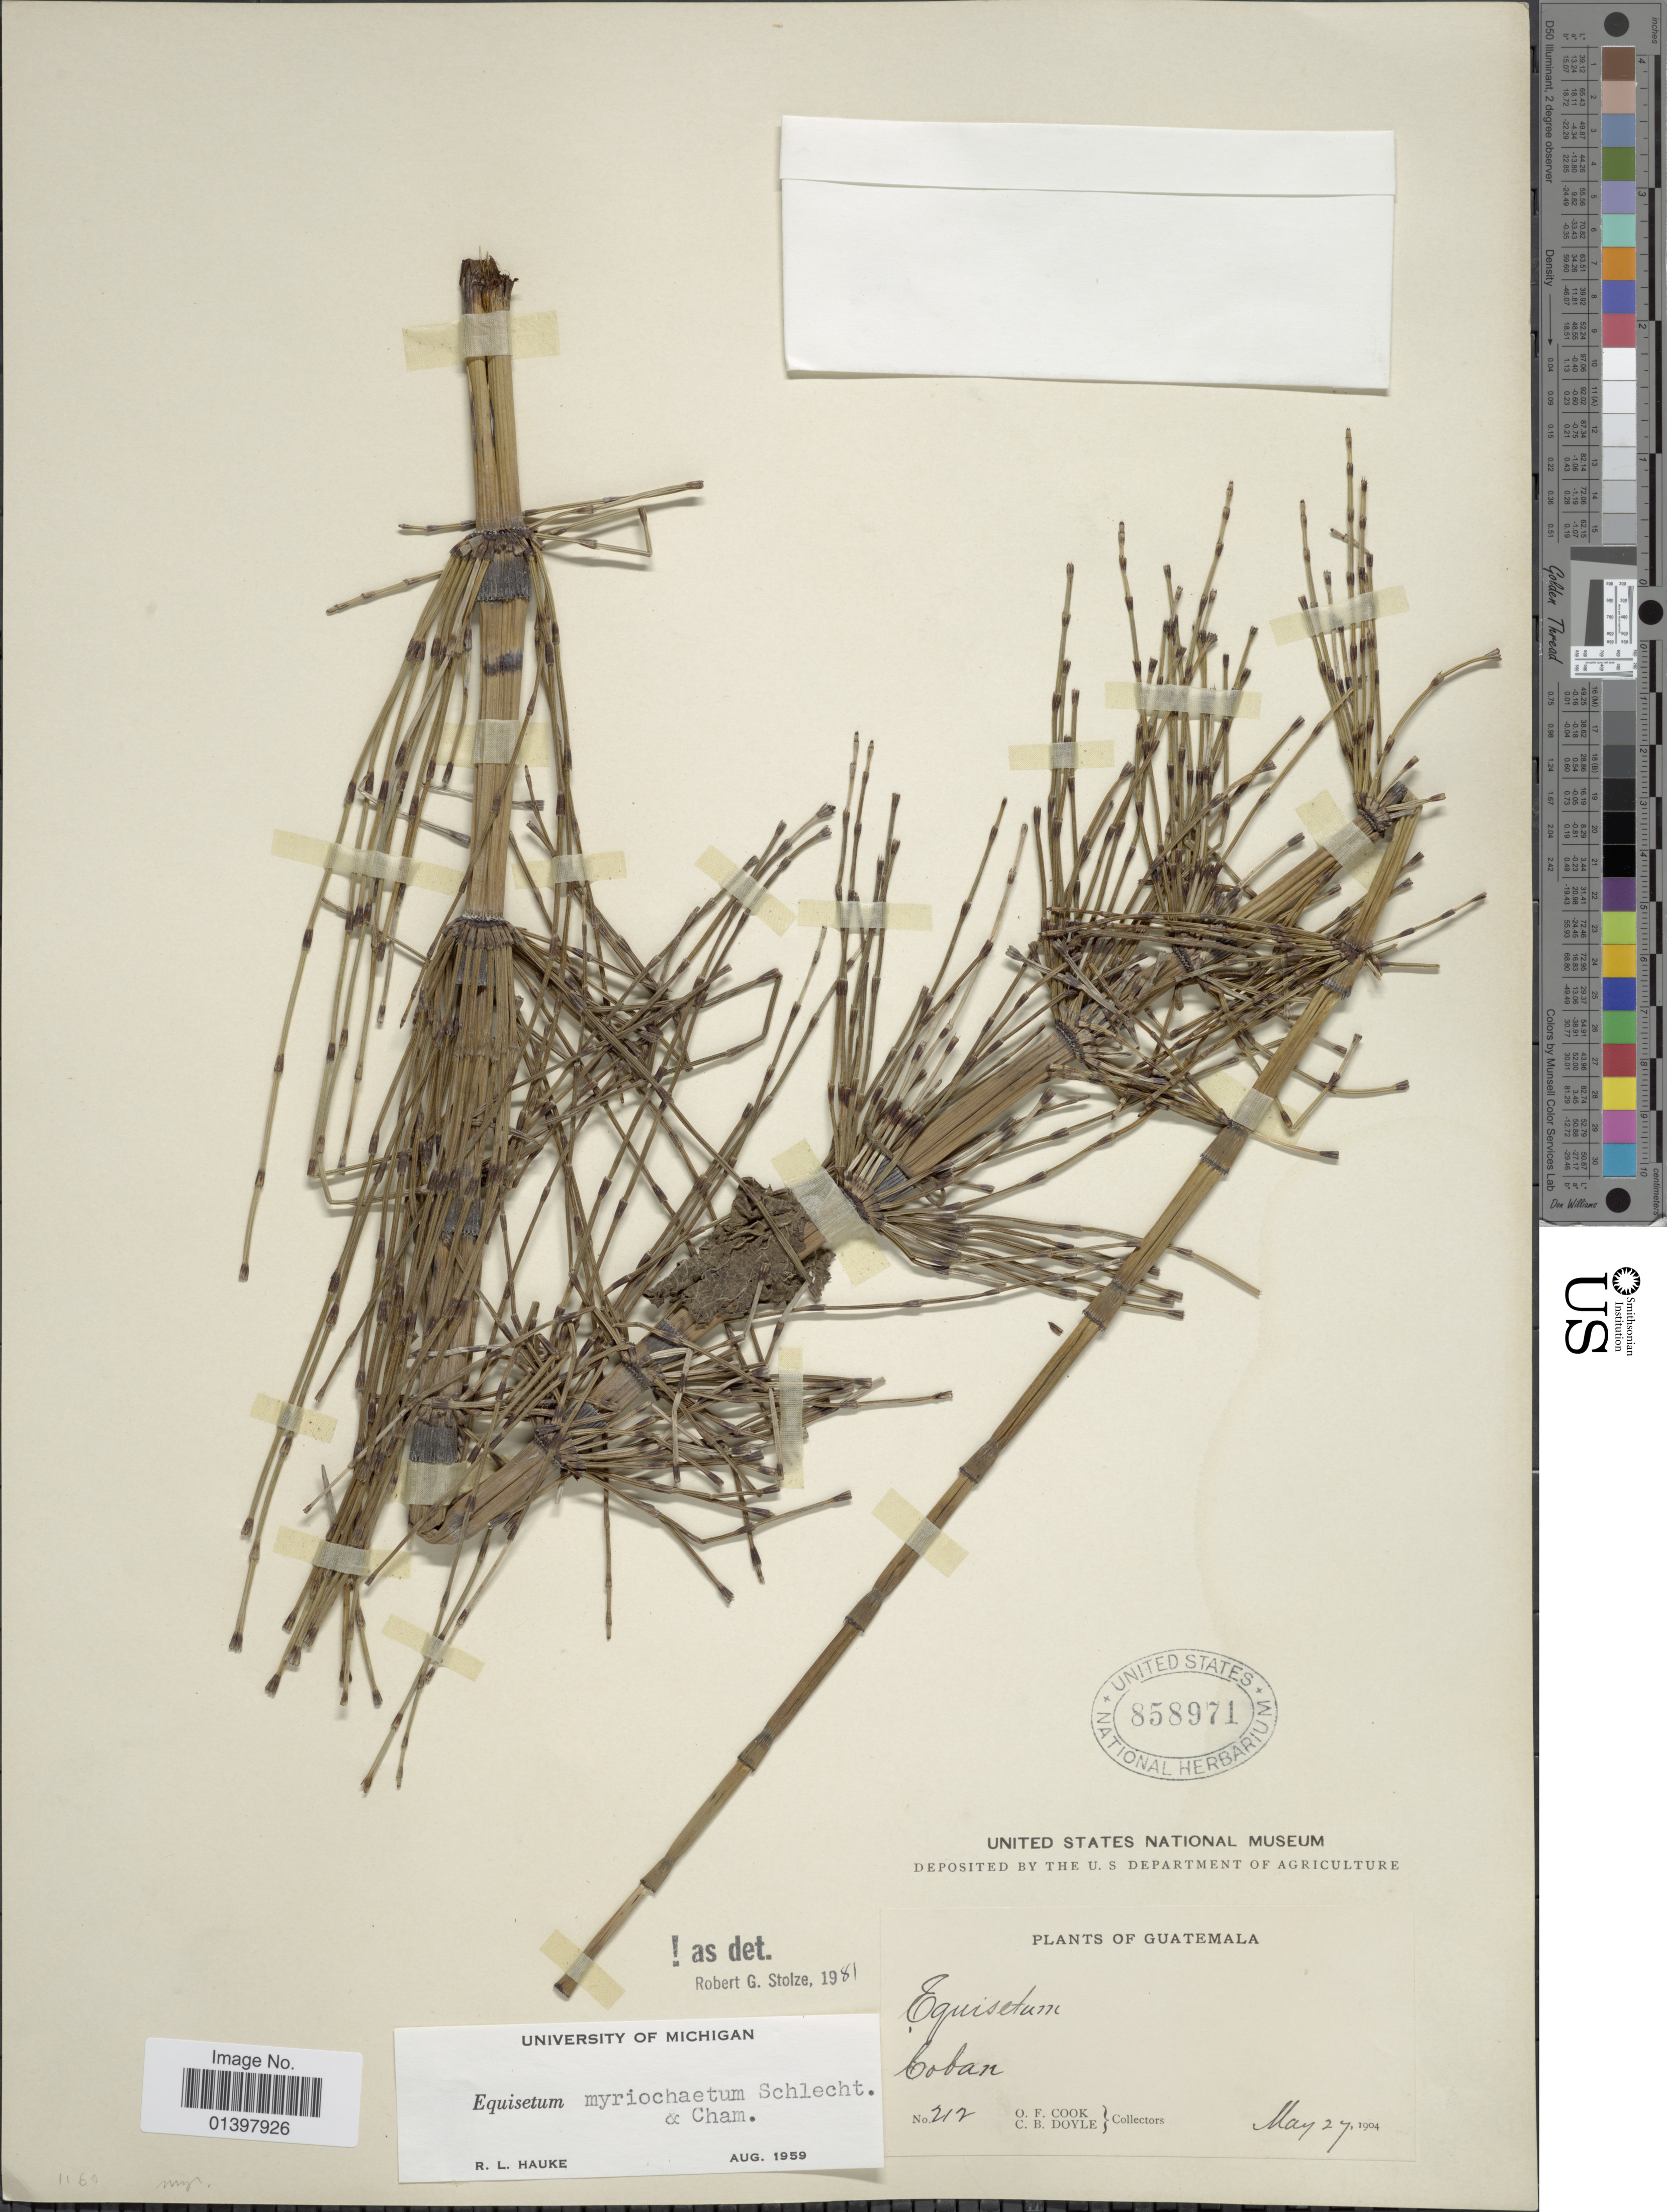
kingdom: Plantae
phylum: Tracheophyta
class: Polypodiopsida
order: Equisetales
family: Equisetaceae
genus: Equisetum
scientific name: Equisetum myriochaetum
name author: Schltdl. & Cham.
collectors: O. F. Cook & C. Doyle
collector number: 212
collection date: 1904-05-27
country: Guatemala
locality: Coban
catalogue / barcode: US 858971